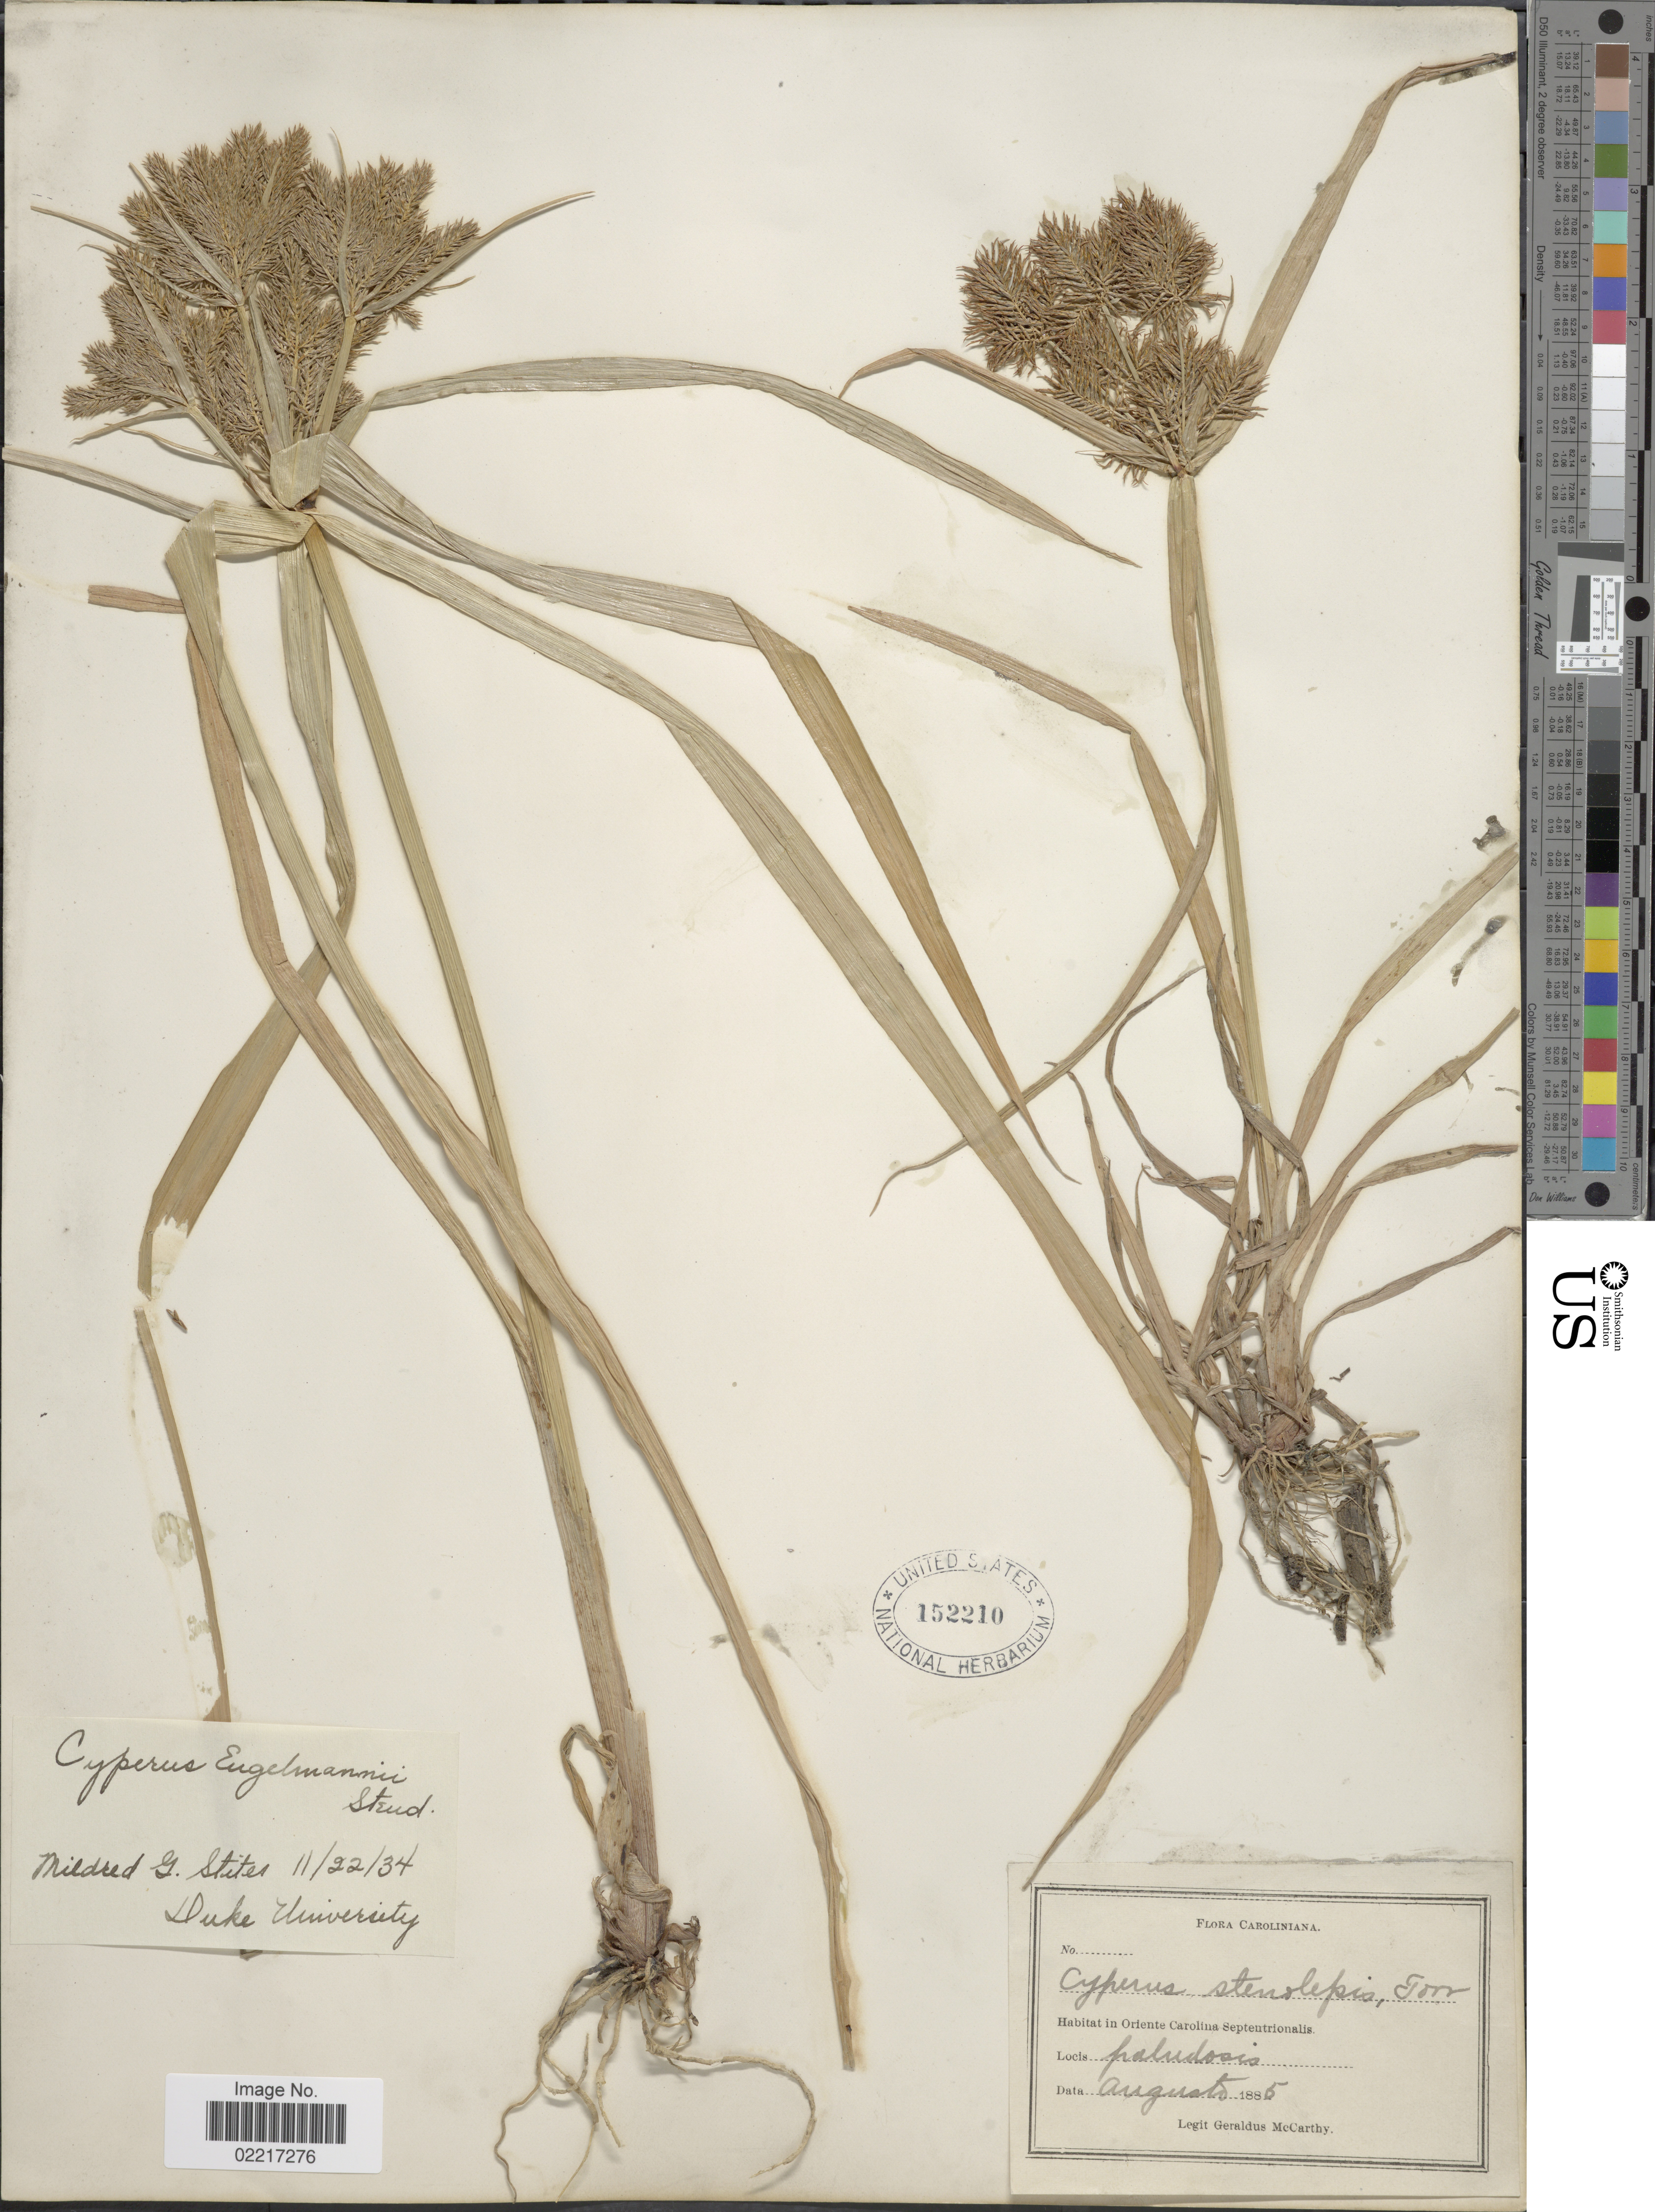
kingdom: Plantae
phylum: Tracheophyta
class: Liliopsida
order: Poales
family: Cyperaceae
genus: Cyperus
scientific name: Cyperus odoratus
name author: L.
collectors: M. McCarthy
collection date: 1885-08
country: United States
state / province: North Carolina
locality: Caroliniana, Oriente Carolina Septentrionalis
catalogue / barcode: US 152210